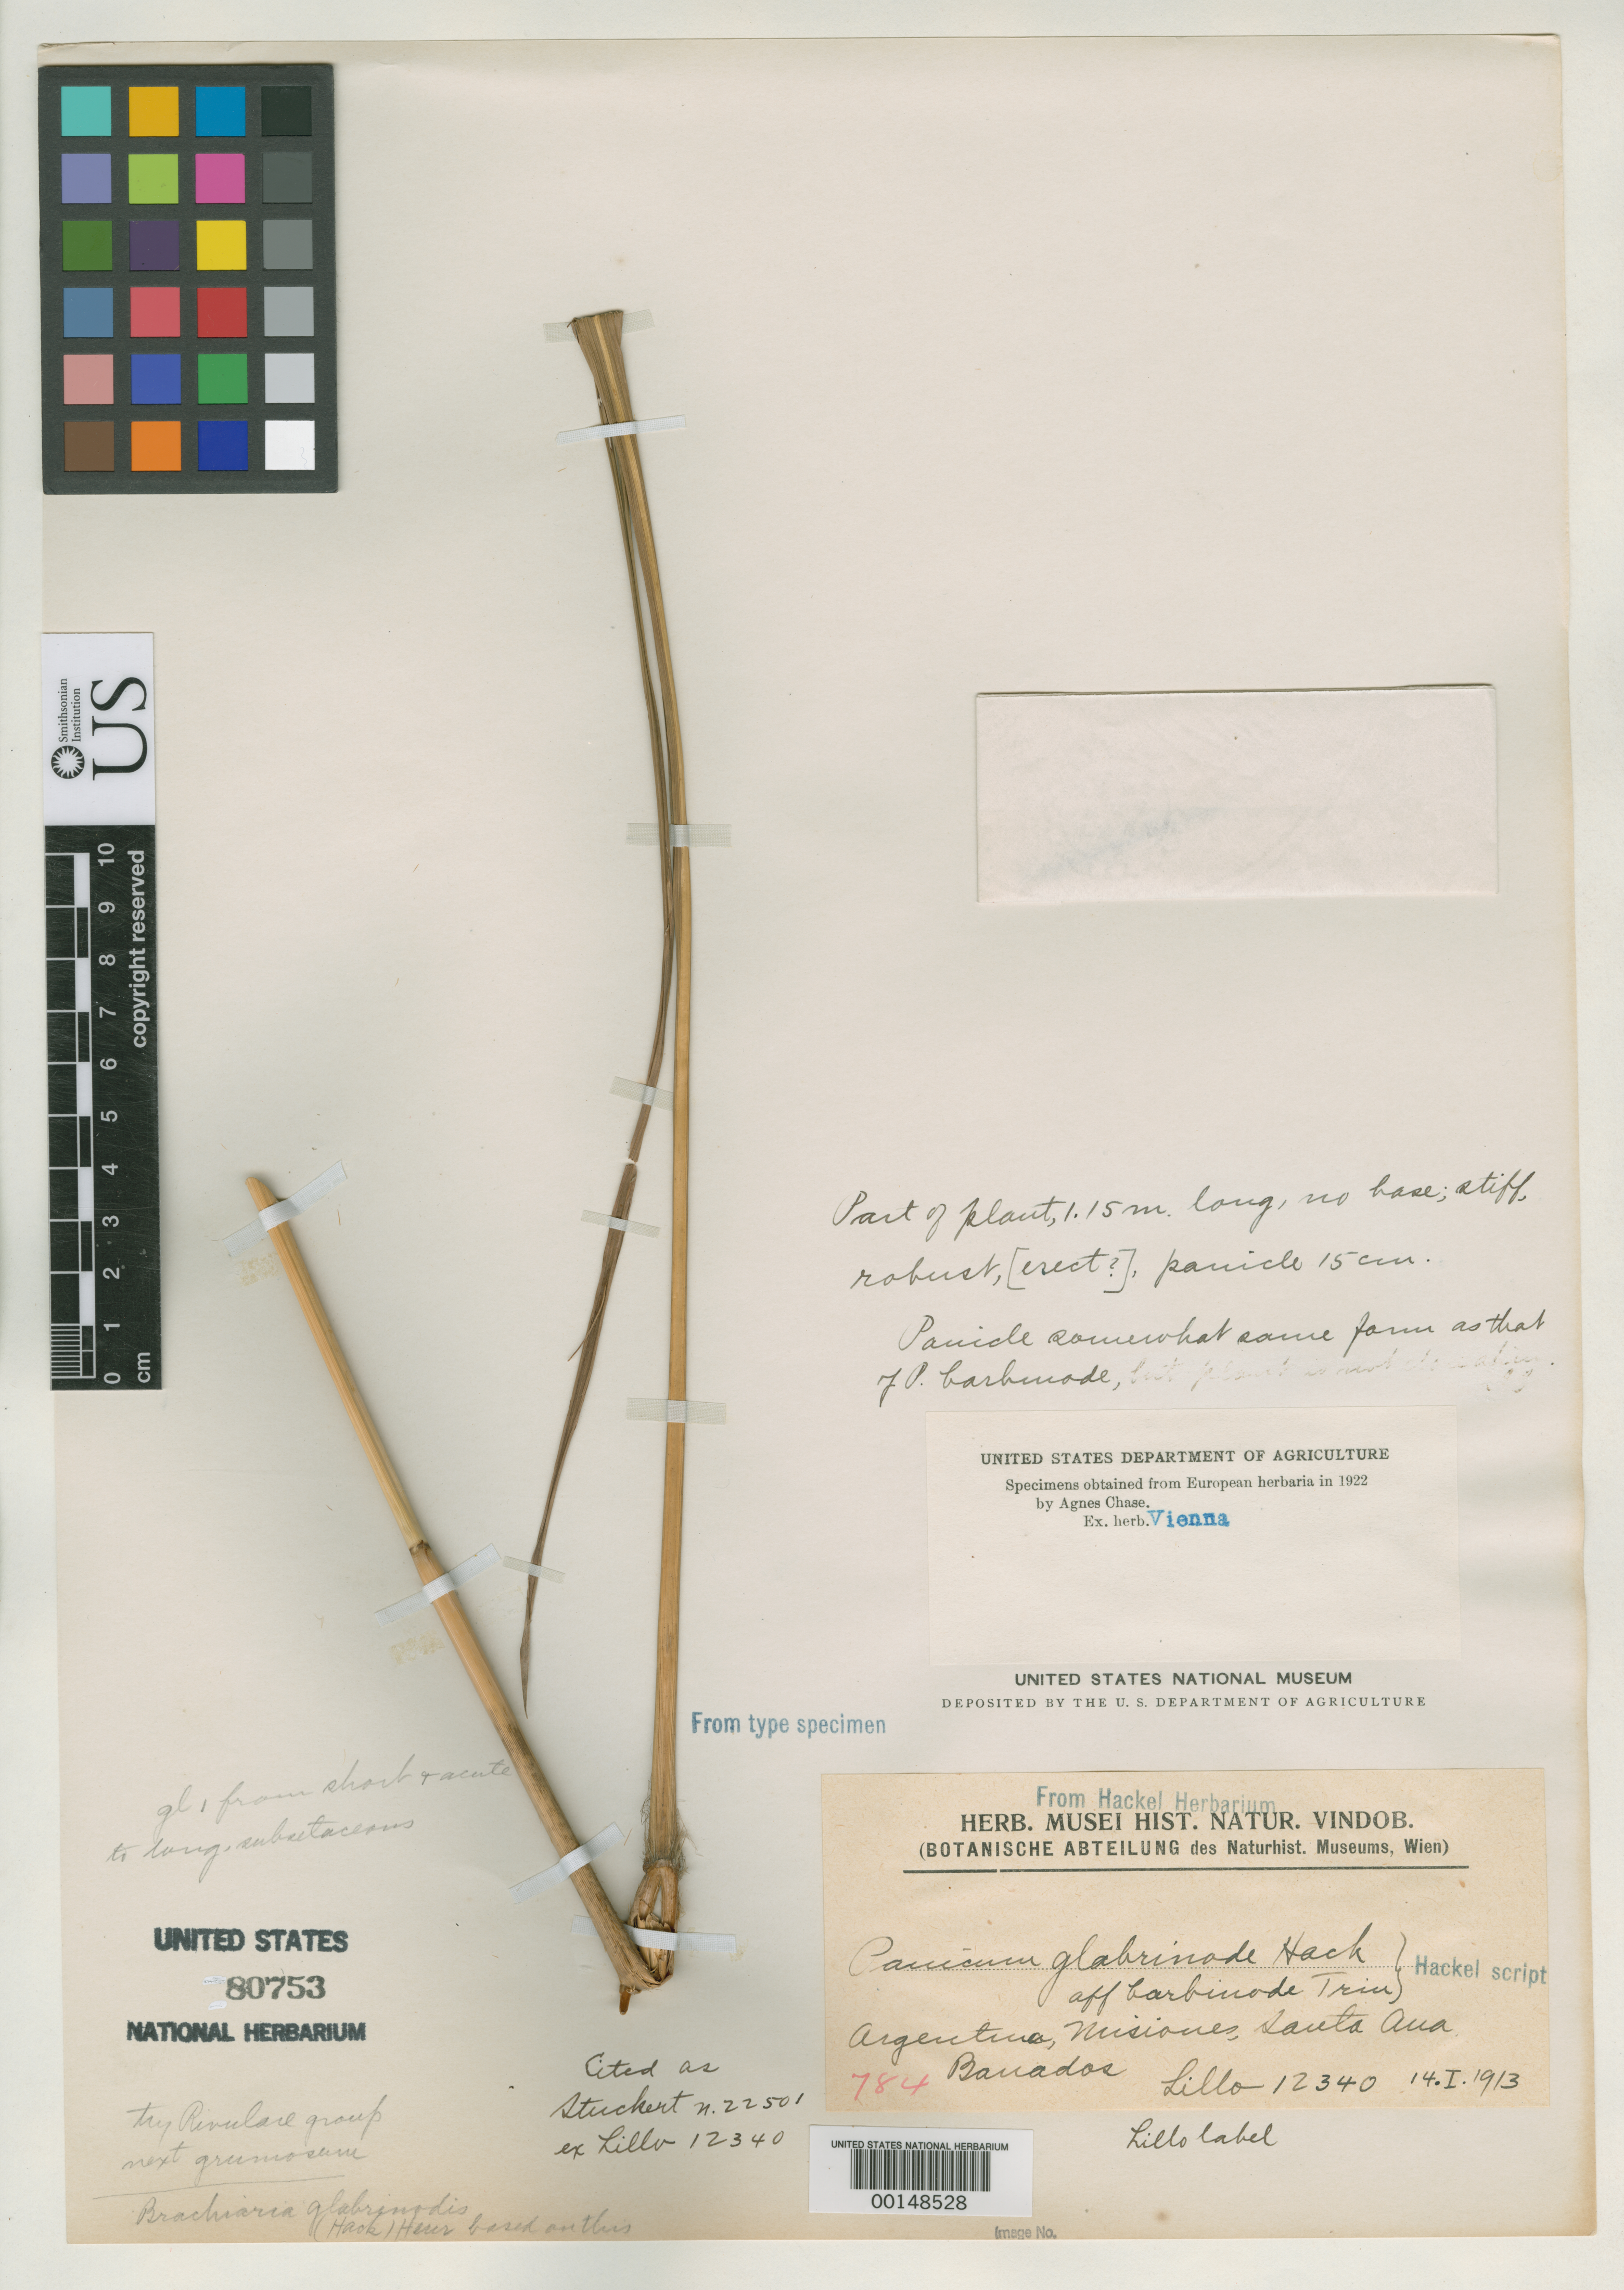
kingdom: Plantae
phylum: Tracheophyta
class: Liliopsida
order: Poales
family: Poaceae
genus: Panicum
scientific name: Panicum glabrinode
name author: Hack.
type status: Isotype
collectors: M. Lillo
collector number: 12340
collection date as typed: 14 Jan 1913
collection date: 1913-01-14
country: Argentina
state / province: Misiones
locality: Santa Ana, Banados.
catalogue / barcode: US 80753